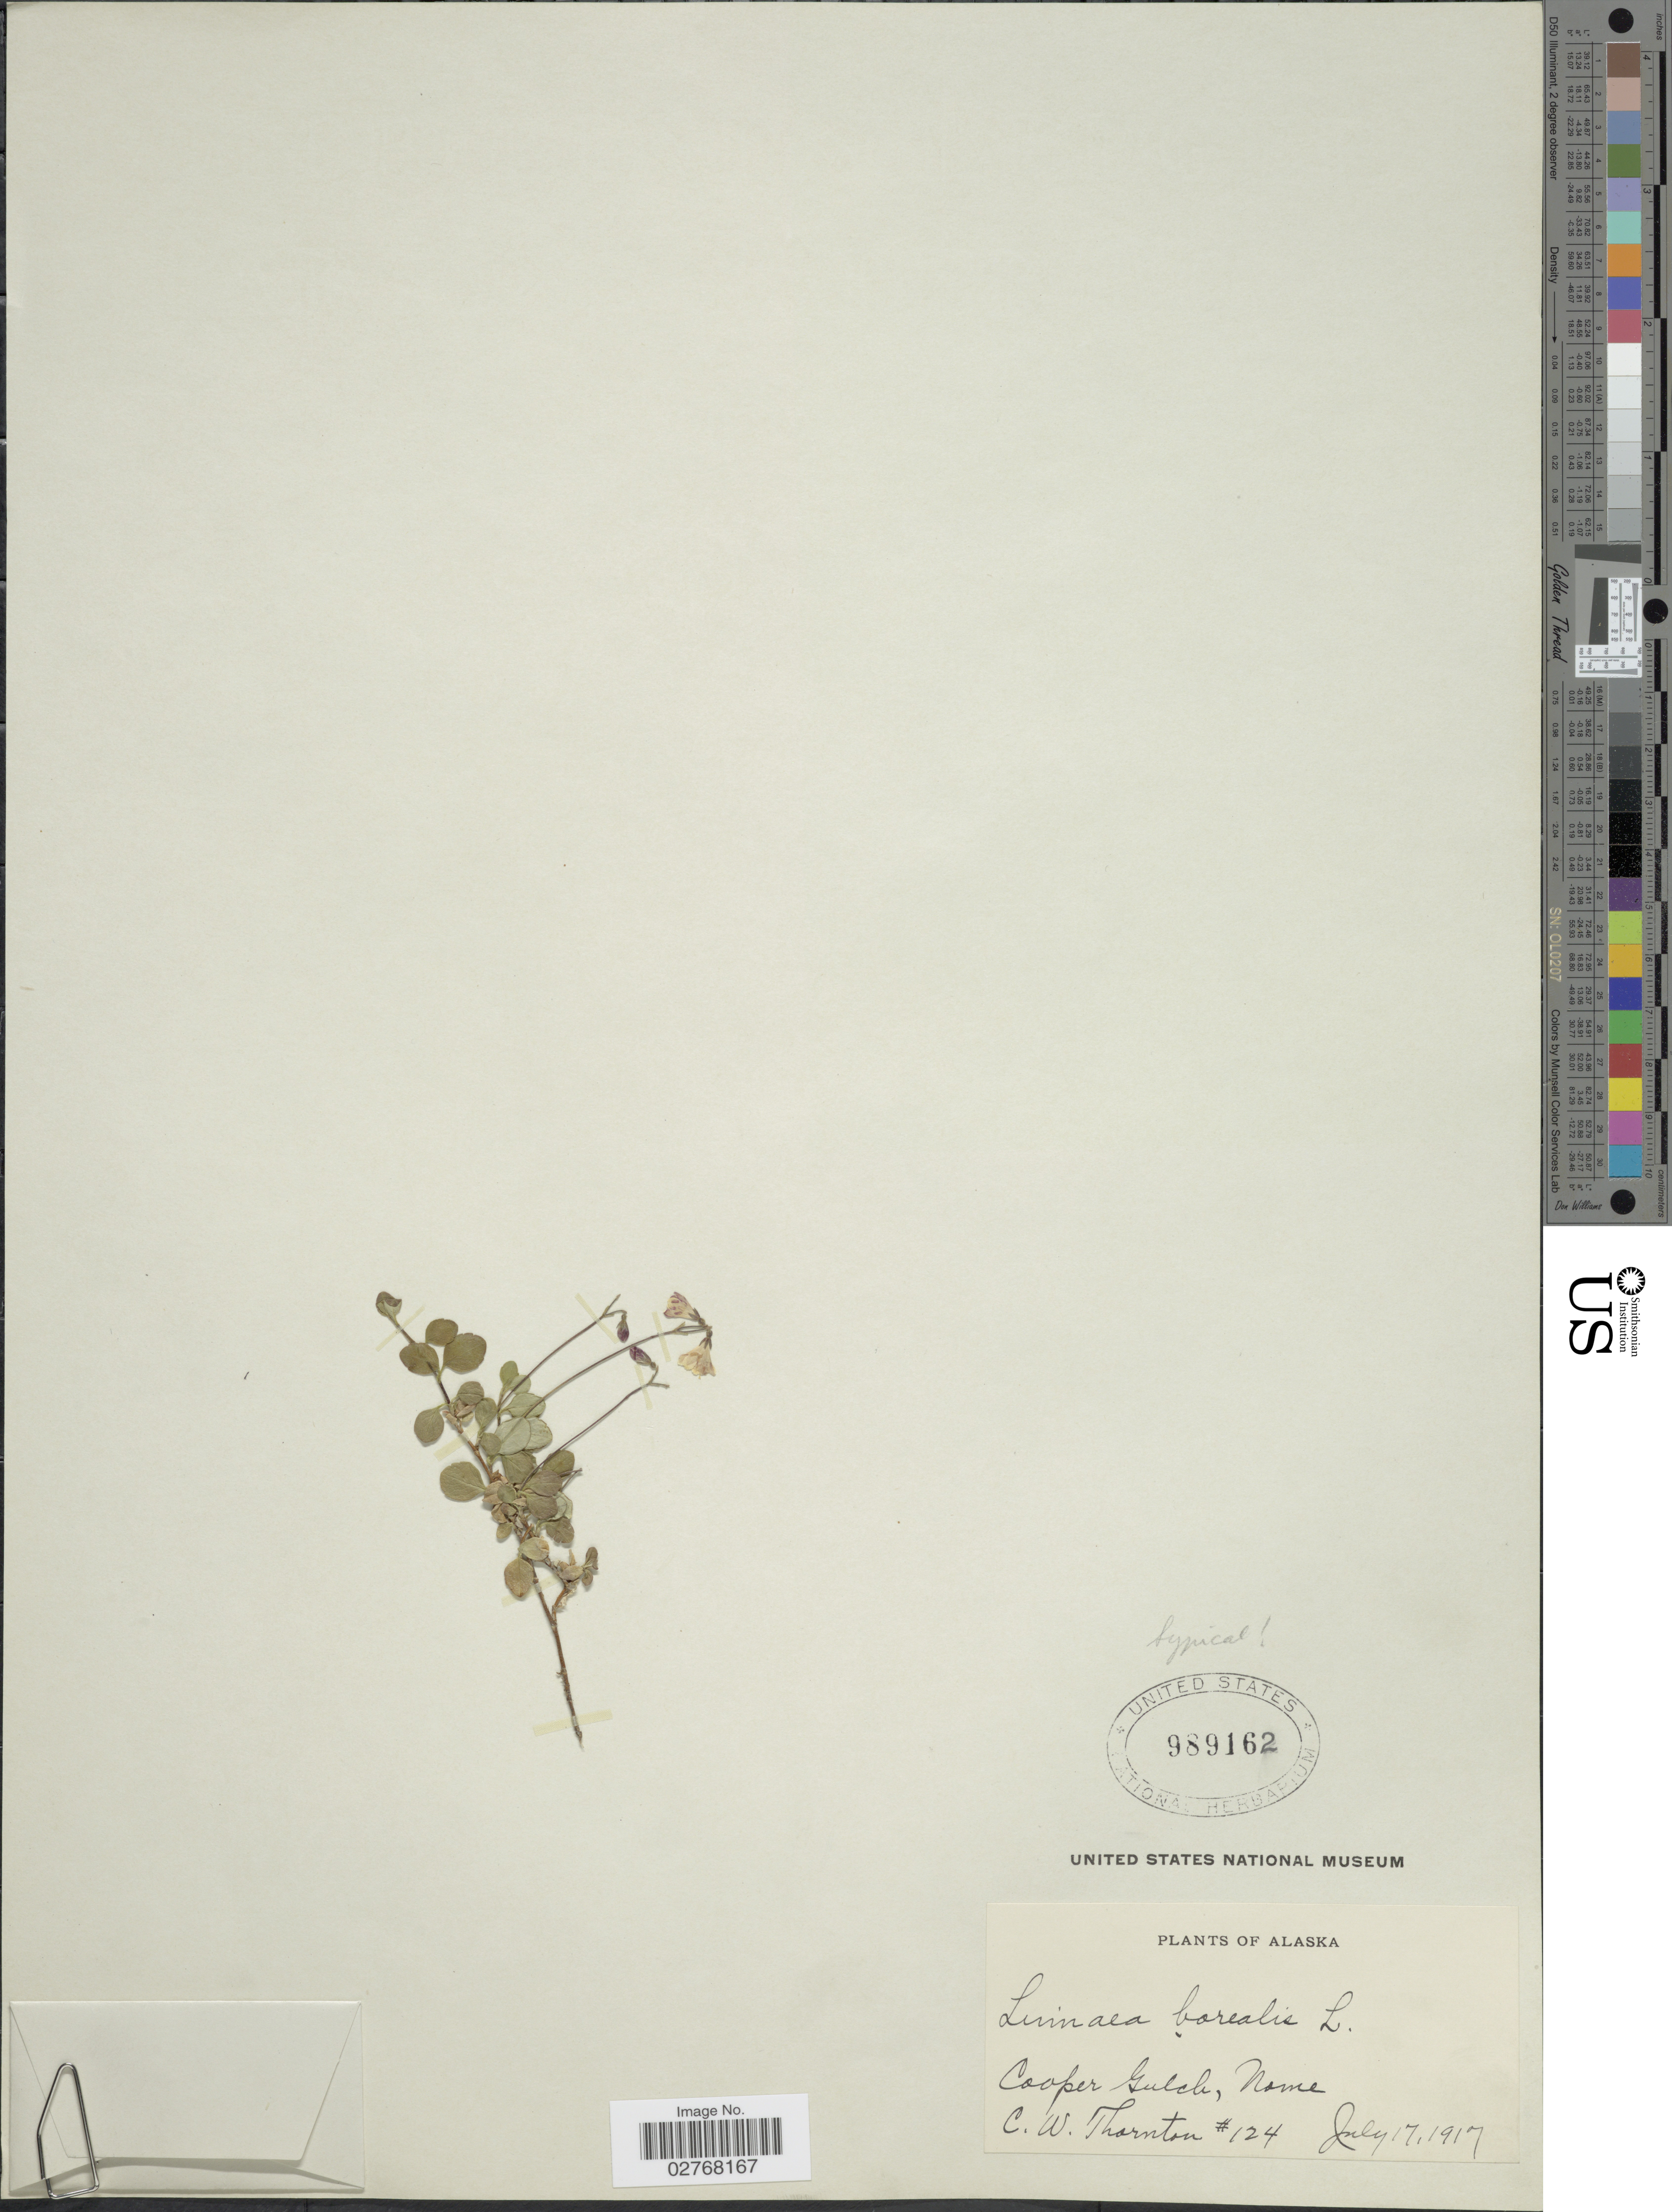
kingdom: Plantae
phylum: Tracheophyta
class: Magnoliopsida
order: Dipsacales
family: Caprifoliaceae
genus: Linnaea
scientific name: Linnaea borealis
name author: L.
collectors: C. Thornton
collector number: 124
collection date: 1917-07-17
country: United States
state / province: Alaska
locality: Cooper gulch, Nome.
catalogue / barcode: US 989162